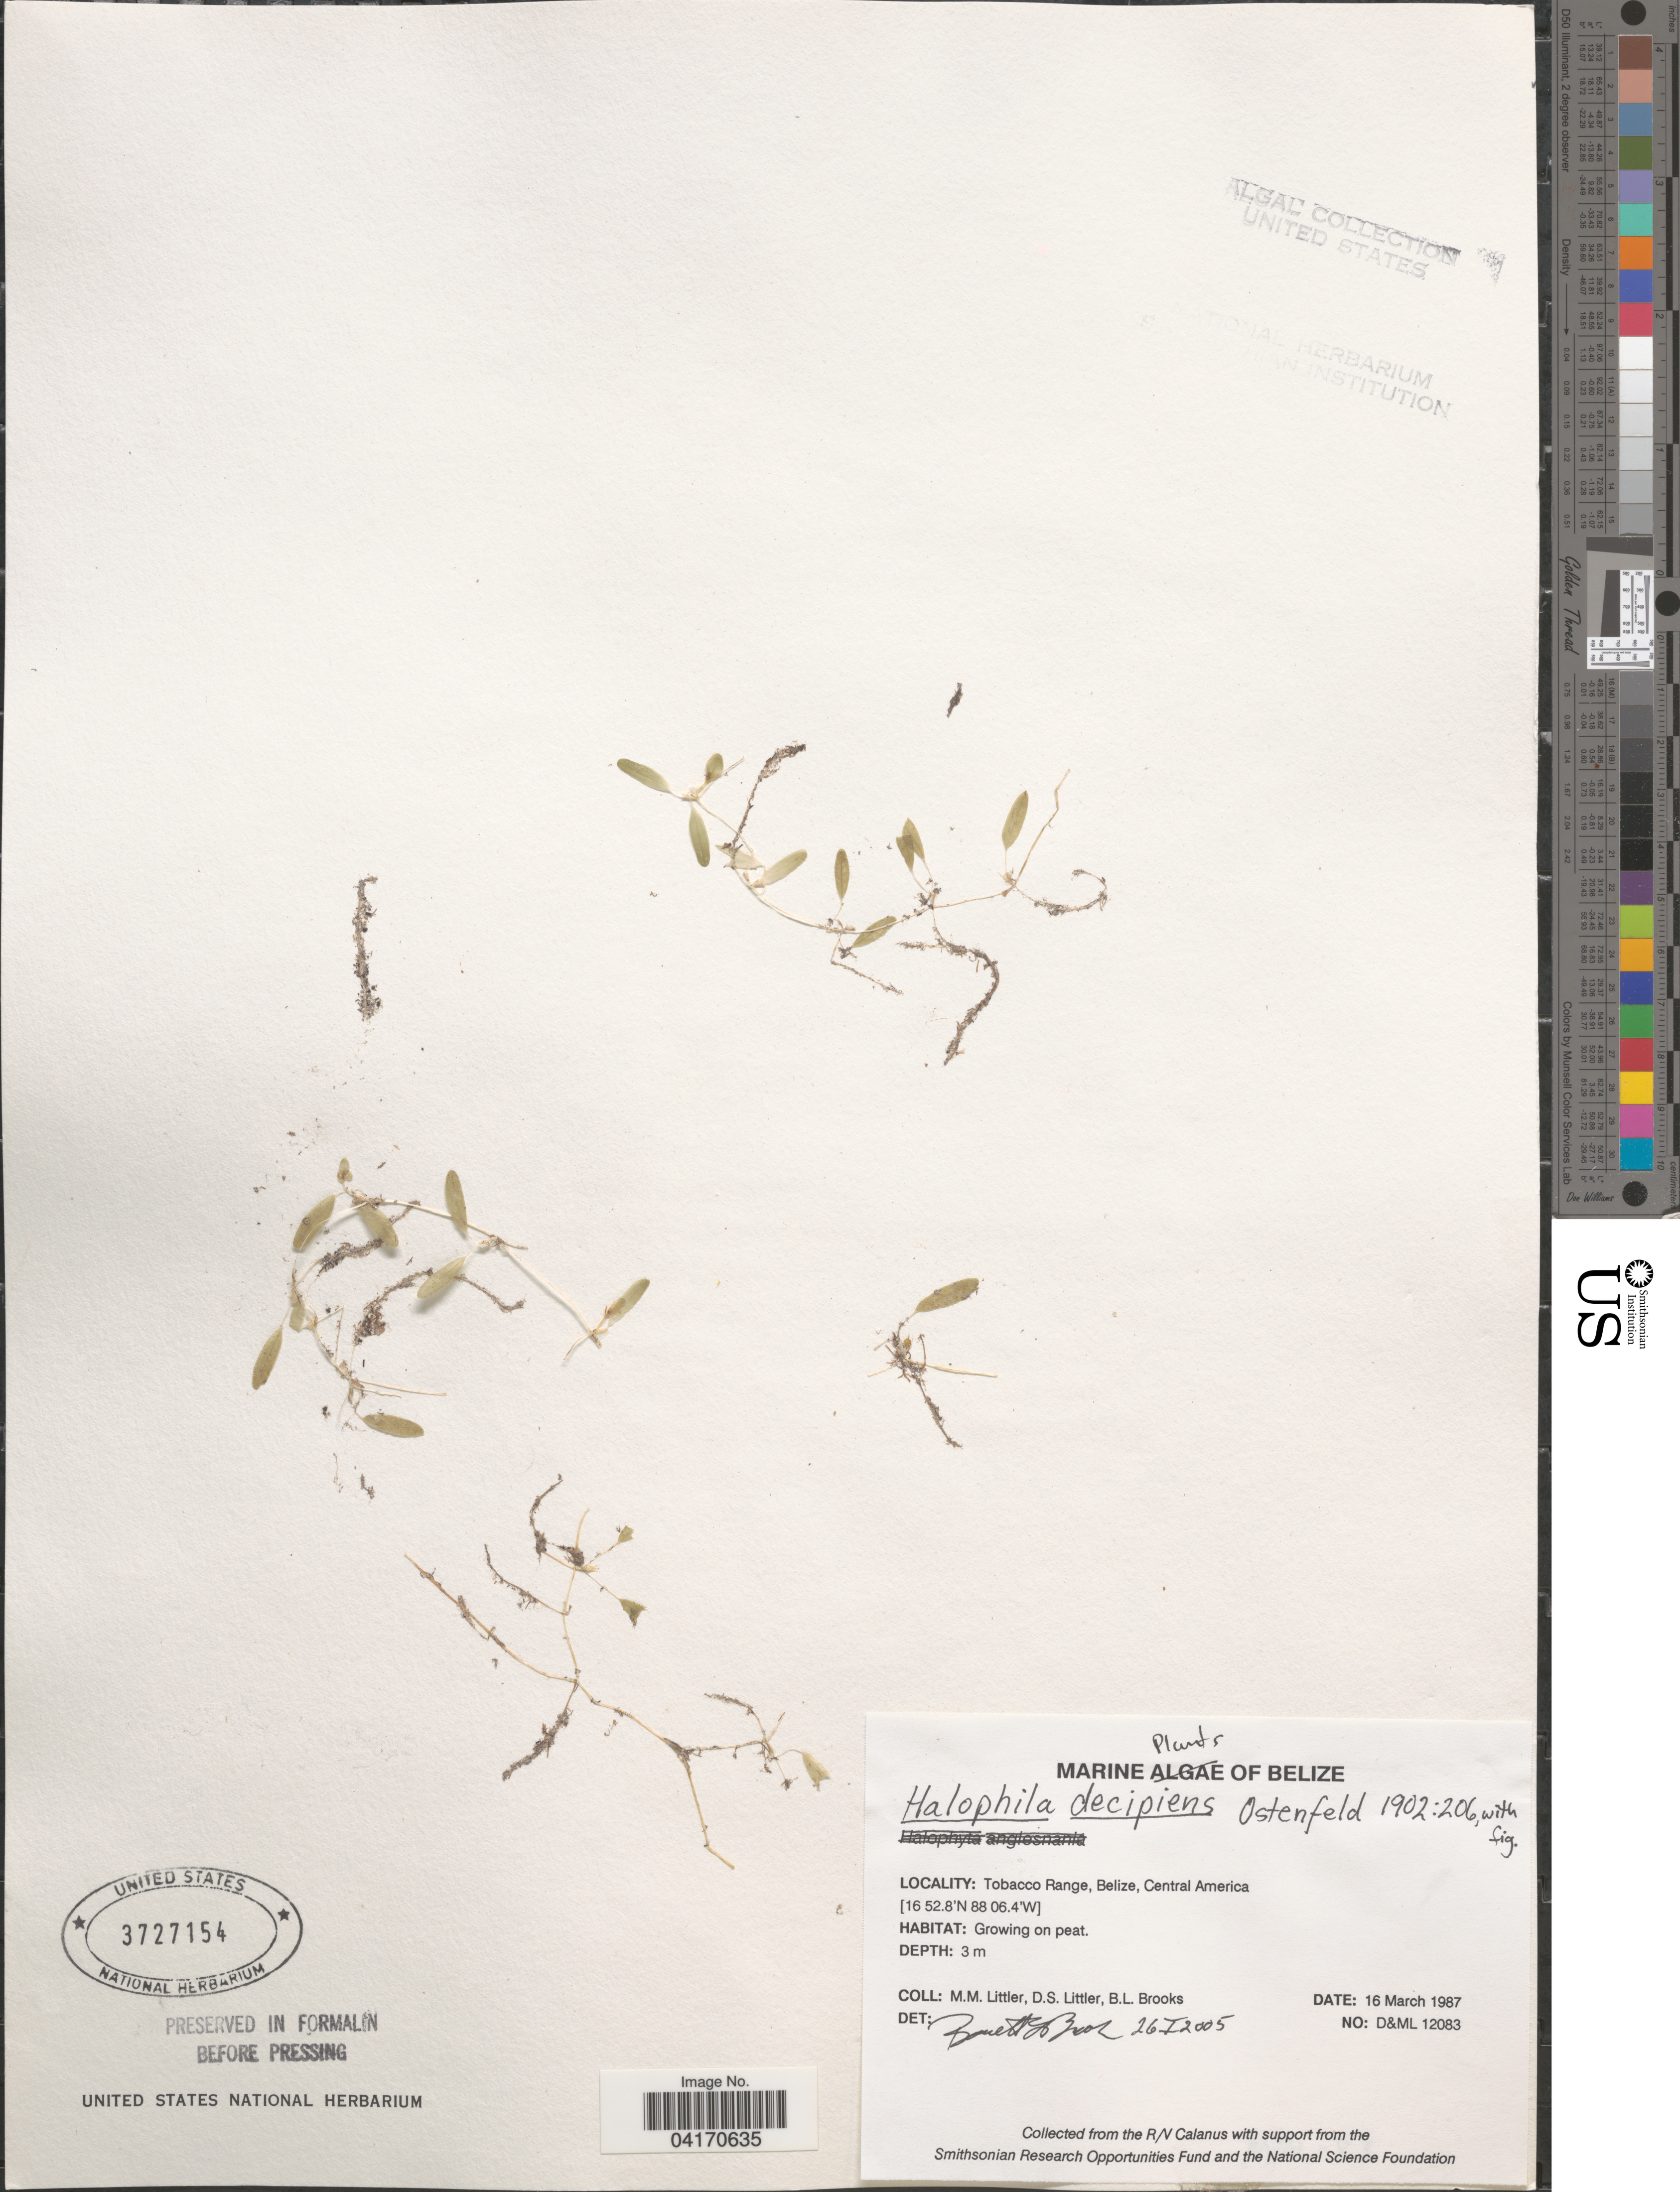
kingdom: Plantae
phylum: Tracheophyta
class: Liliopsida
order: Alismatales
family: Hydrocharitaceae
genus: Halophila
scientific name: Halophila decipiens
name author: Ostenf.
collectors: D. S. Littler & B. Brooks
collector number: D&ML 12083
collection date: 1987-03-16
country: Belize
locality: Tobacco Range.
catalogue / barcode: US 3727154